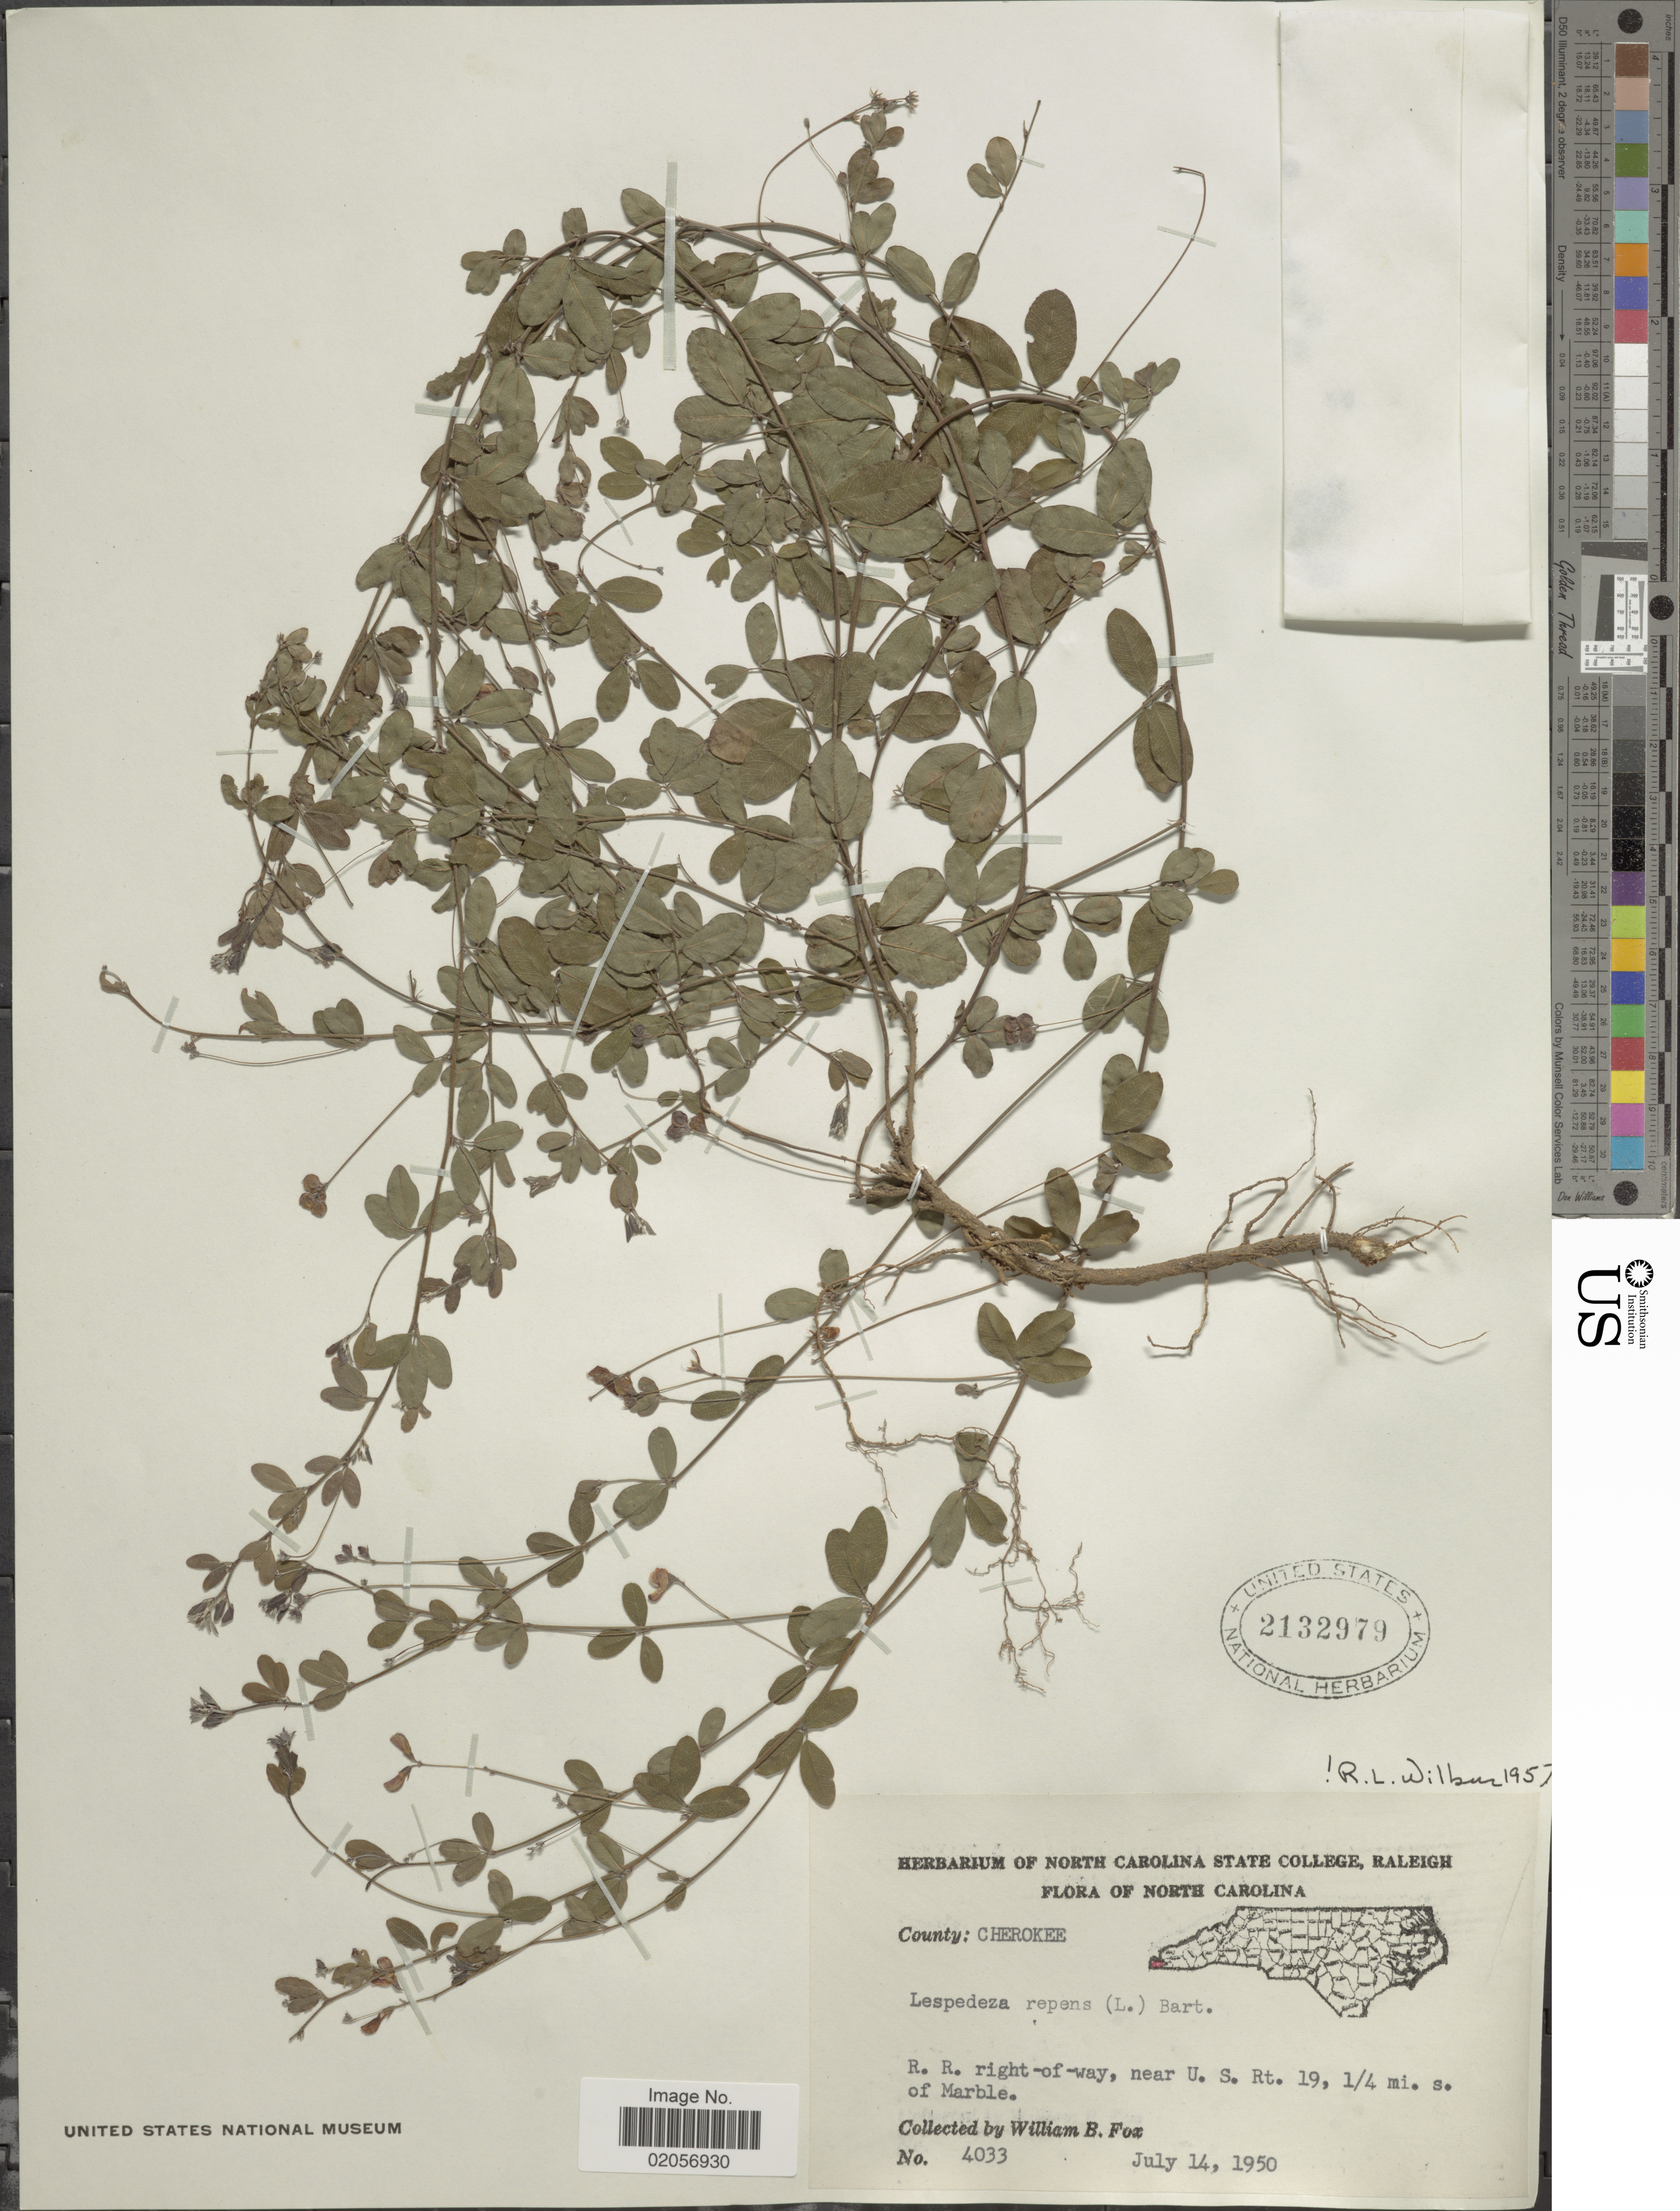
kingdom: Plantae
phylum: Tracheophyta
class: Magnoliopsida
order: Fabales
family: Fabaceae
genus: Lespedeza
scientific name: Lespedeza repens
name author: (L.) W.P.C. Barton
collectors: W. B. Fox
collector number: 4033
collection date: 1950-07-14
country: United States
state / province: North Carolina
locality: County: Cherokee. R. R. right- of- way, near U. S. Rt. 19, 1/4 mi. s. of Marble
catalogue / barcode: US 2132979